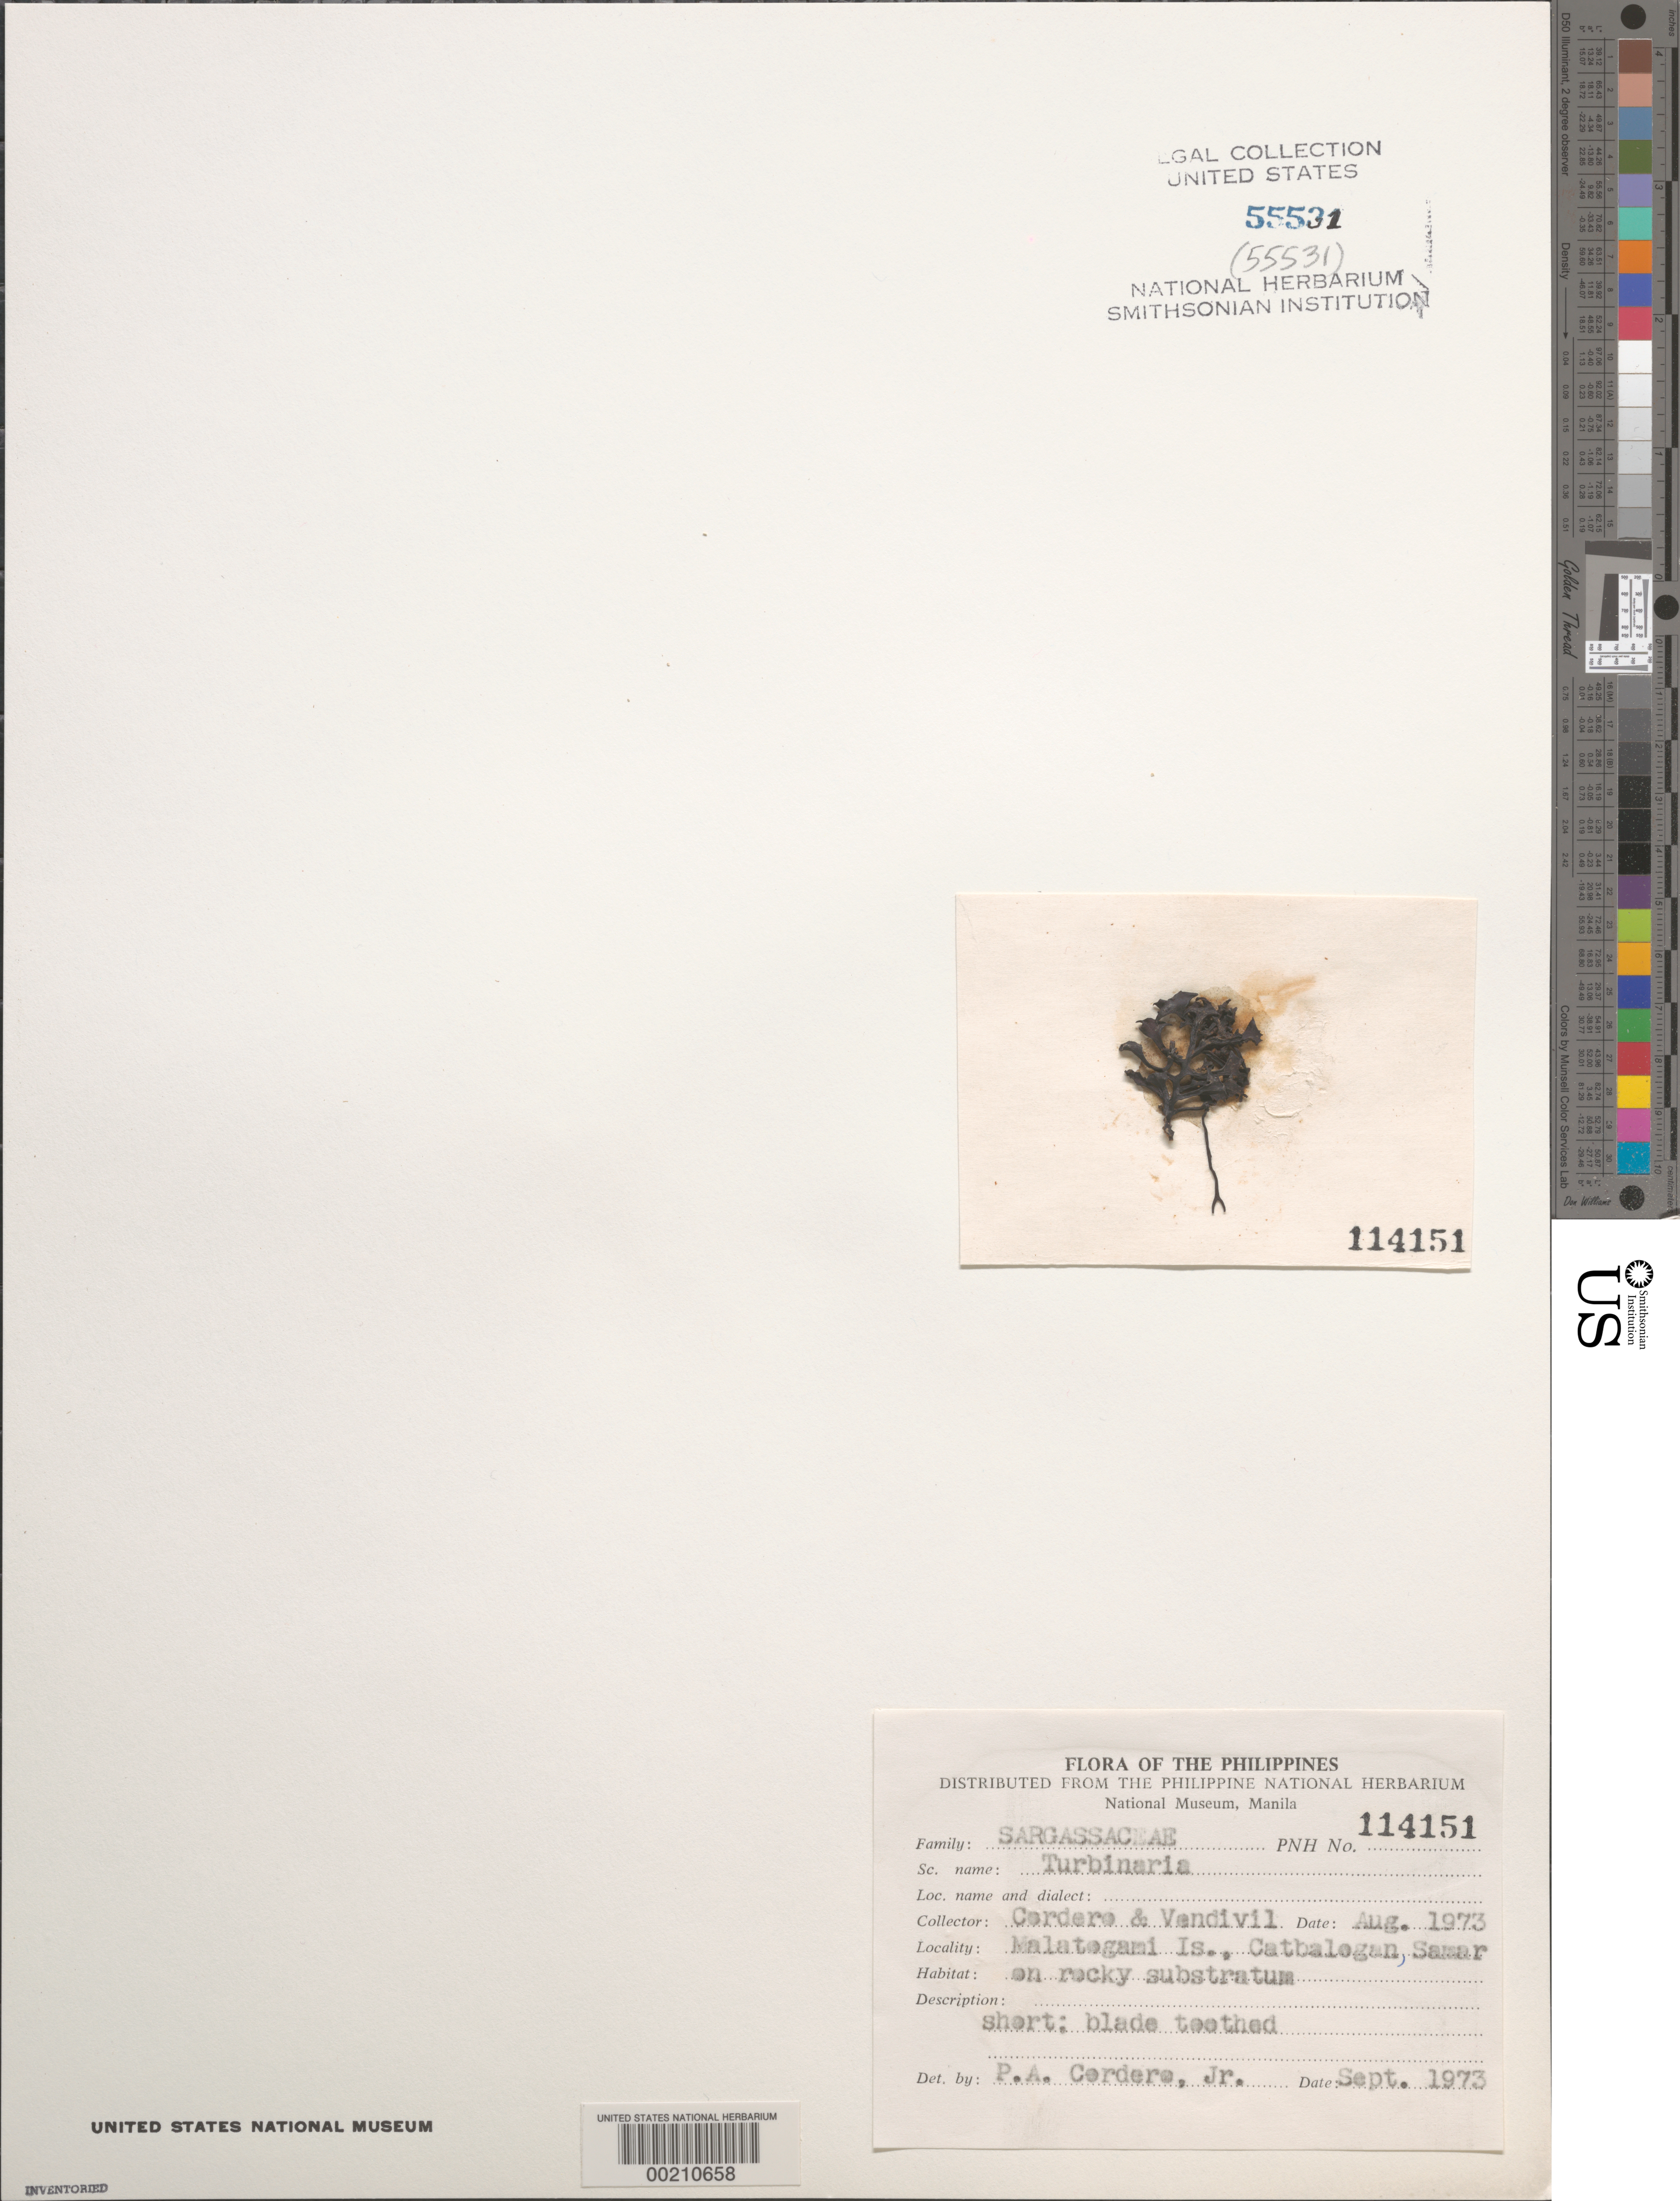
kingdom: Chromista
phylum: Ochrophyta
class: Phaeophyceae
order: Fucales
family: Sargassaceae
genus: Turbinaria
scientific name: Turbinaria sp.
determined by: Cordero, P. A., Jr.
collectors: P. A. Cordero & W. Vendivil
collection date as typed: Aug 1973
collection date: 1973-08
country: Philippines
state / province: Eastern Visayas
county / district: Western Samar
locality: Malatogami island, catbalogan, west samar occidental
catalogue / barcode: US 55531